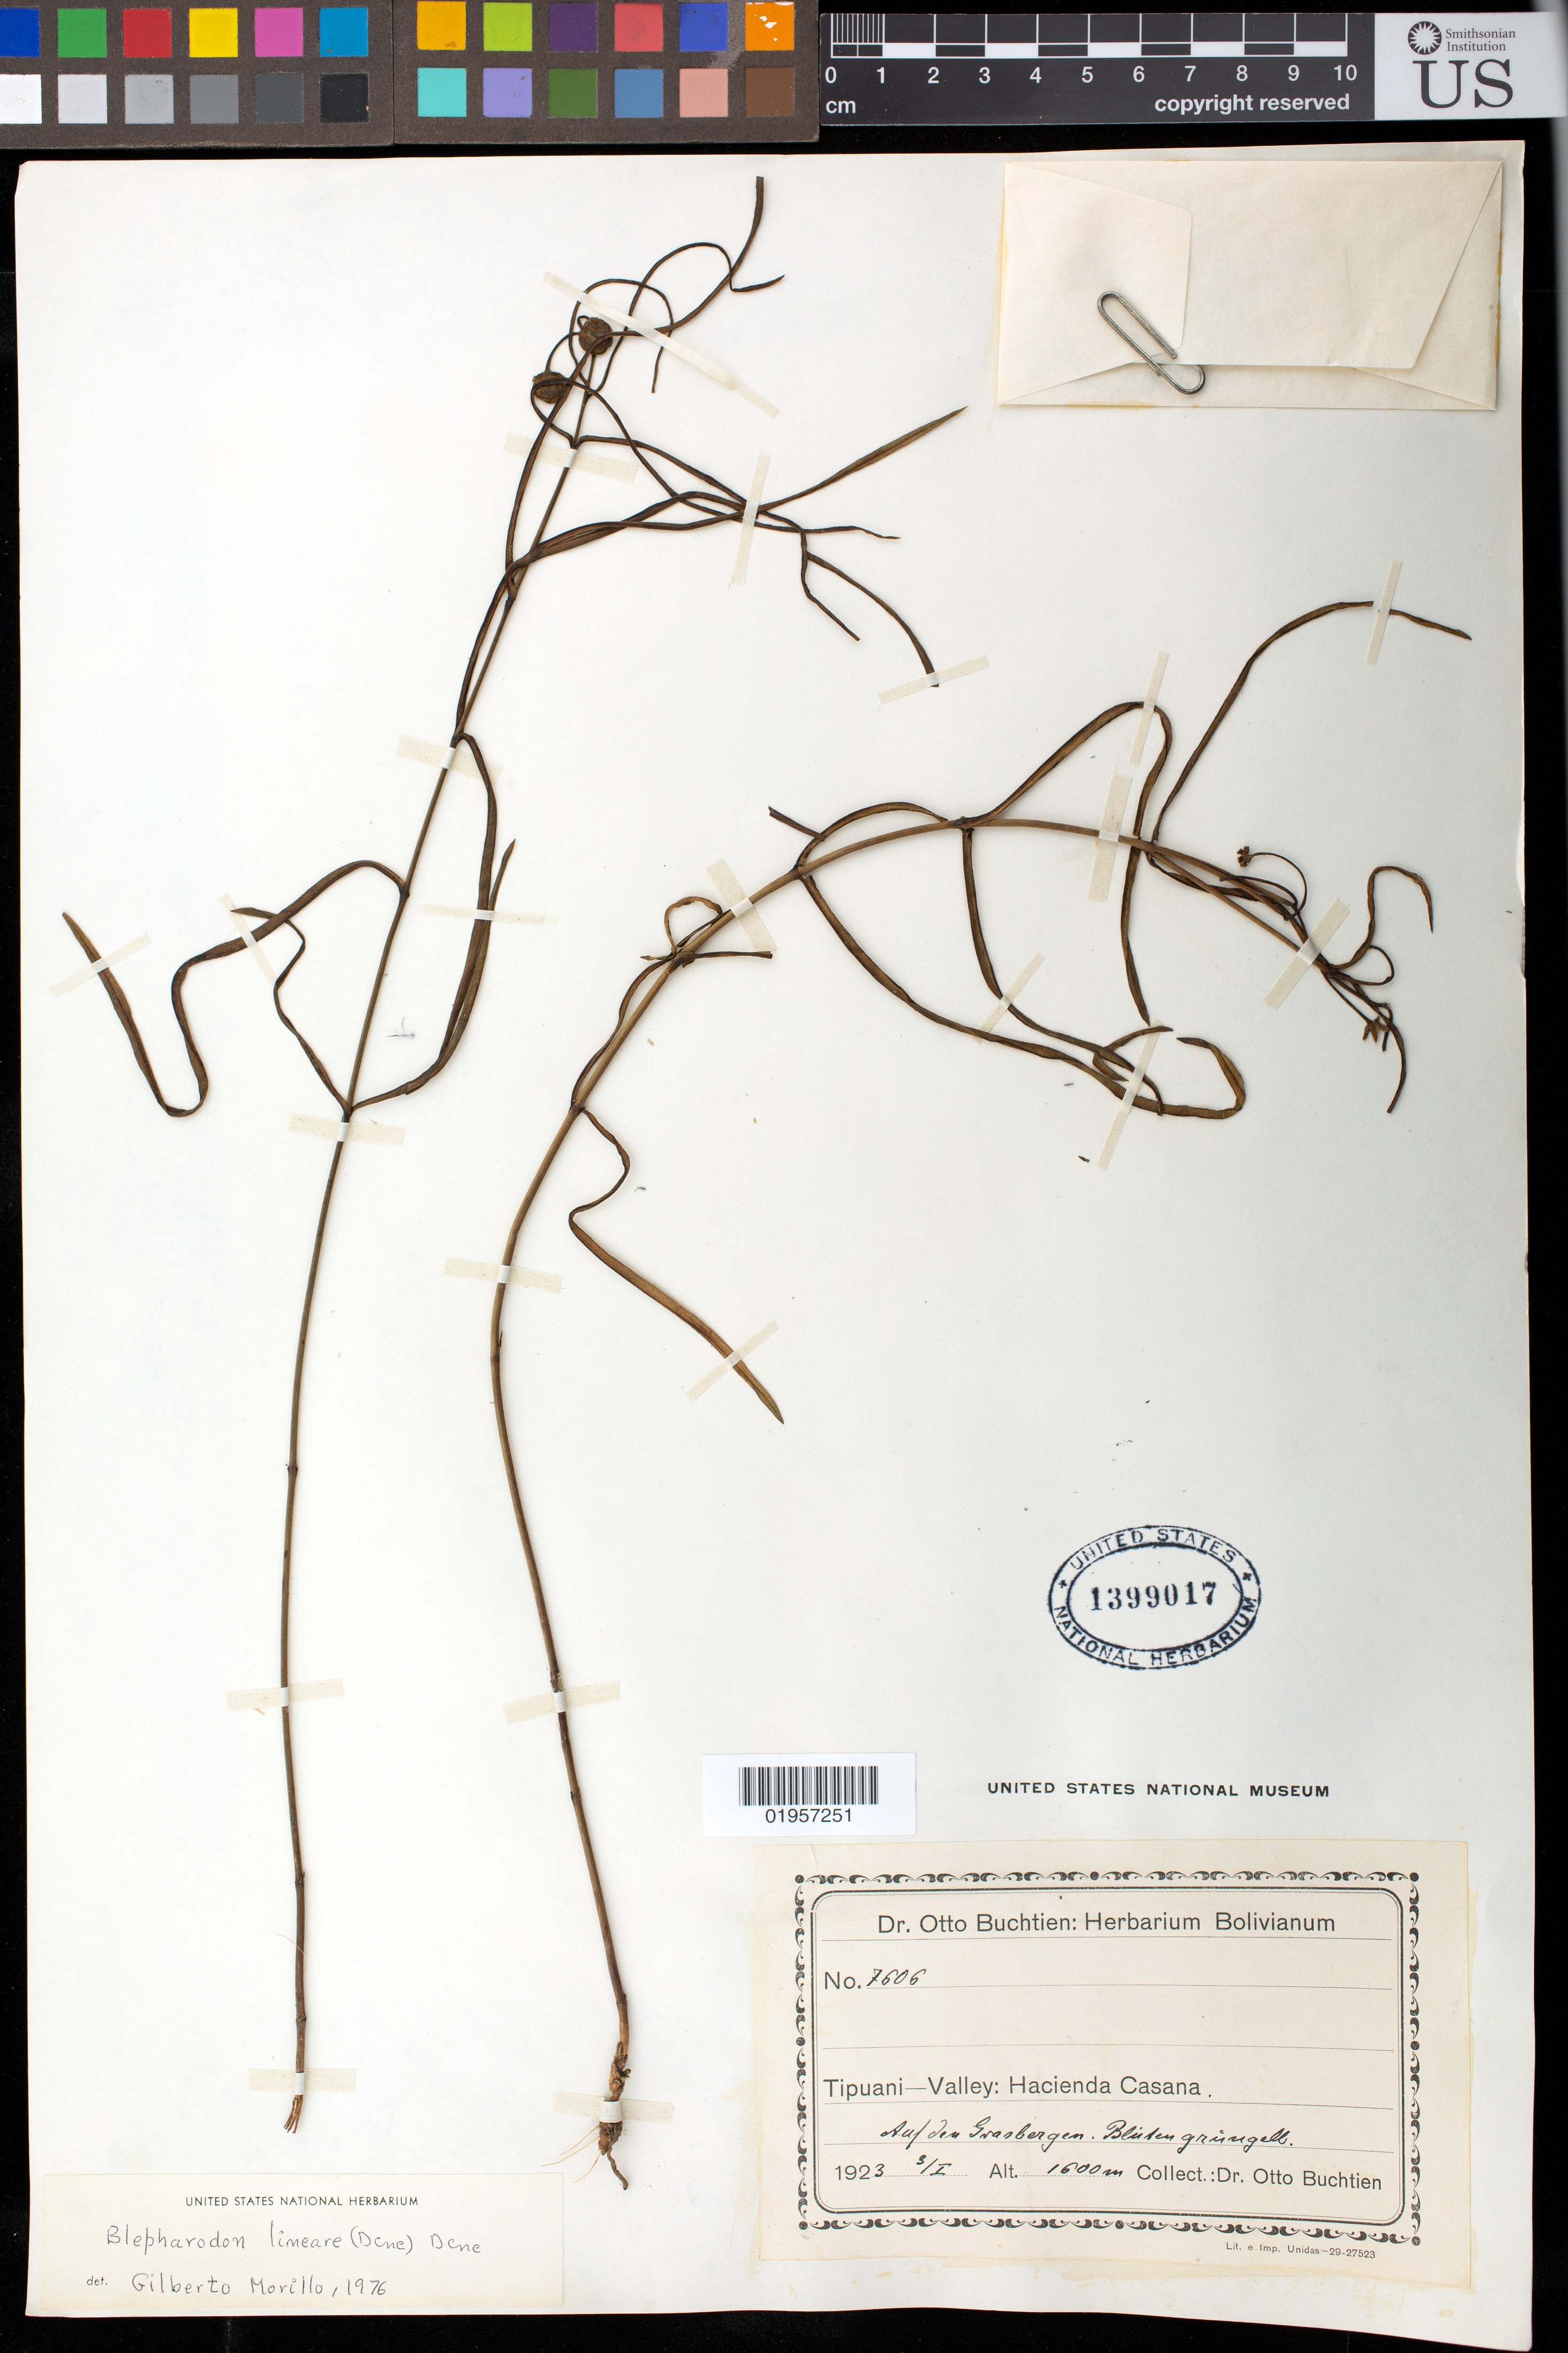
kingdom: Plantae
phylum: Tracheophyta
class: Magnoliopsida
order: Gentianales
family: Apocynaceae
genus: Blepharodon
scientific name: Blepharodon lineare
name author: (Decne.) Decne.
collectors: O. Buchtien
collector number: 7606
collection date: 1923-01-03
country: Bolivia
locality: Tipuani - Valley: Hacienda Casana.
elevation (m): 1600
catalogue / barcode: US 1399017